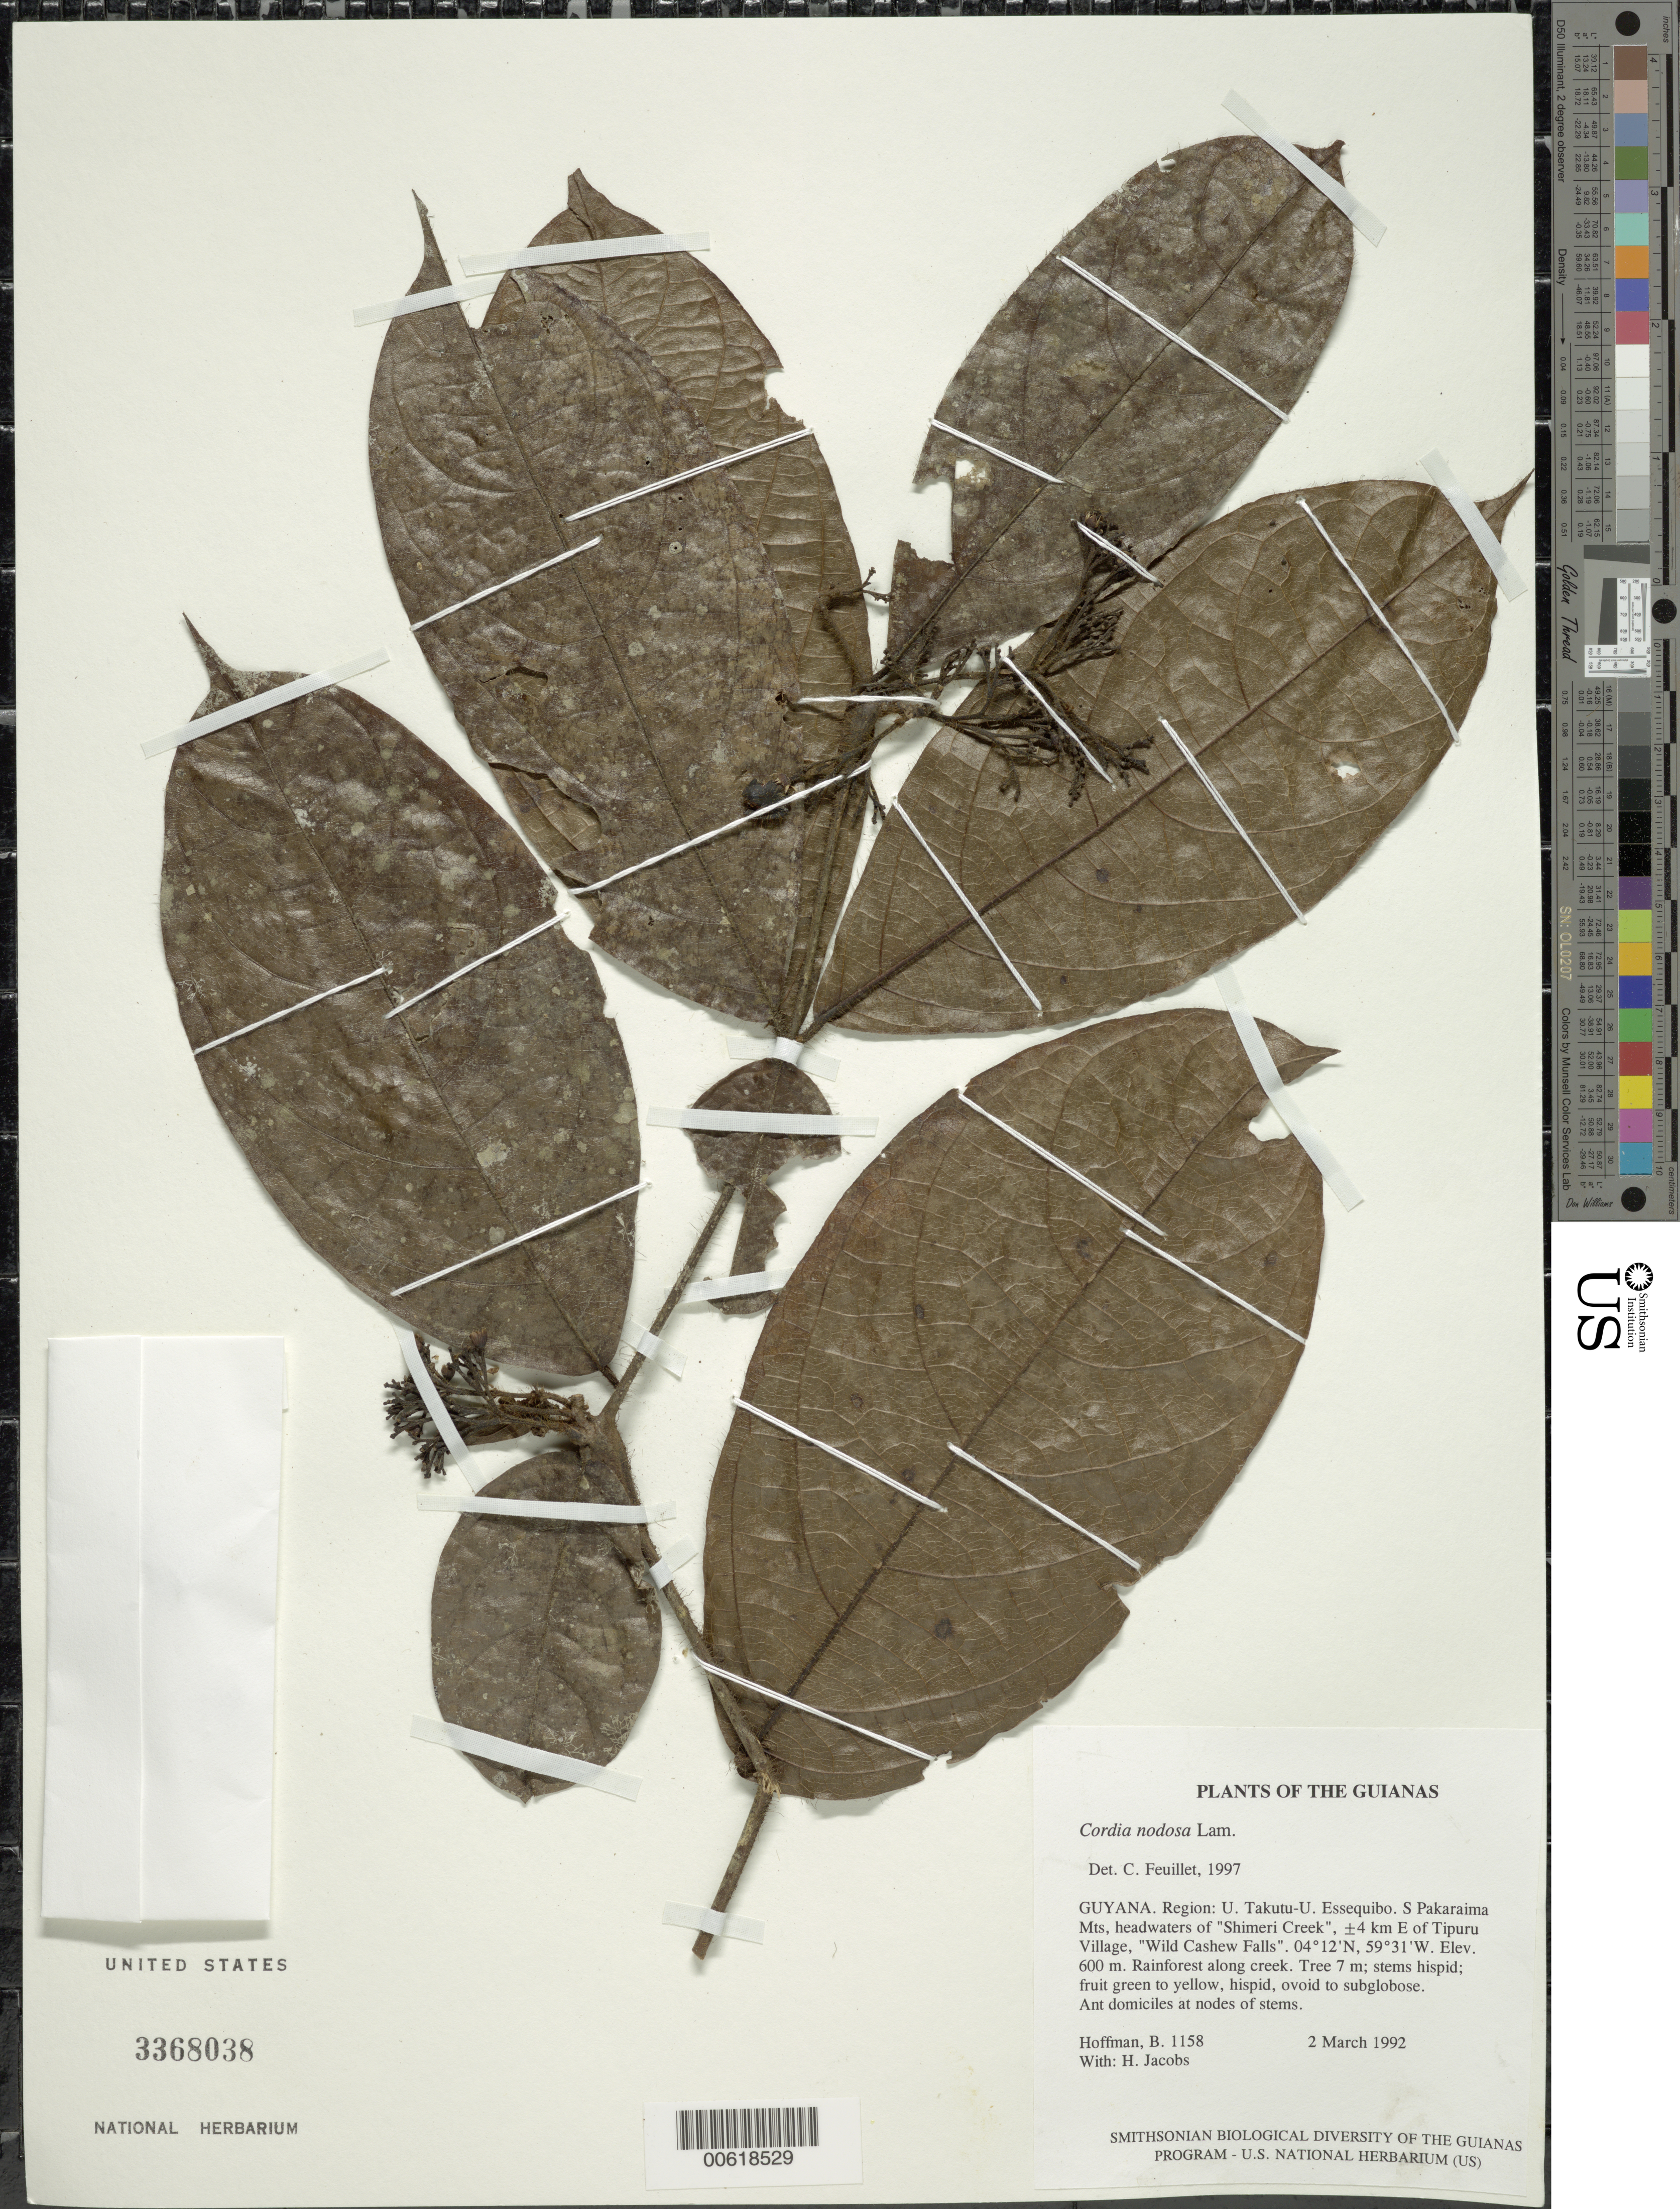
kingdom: Plantae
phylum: Tracheophyta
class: Magnoliopsida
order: Boraginales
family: Cordiaceae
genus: Cordia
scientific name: Cordia nodosa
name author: Lam.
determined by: Feuillet, C.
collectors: B. Hoffman & H. Jacobs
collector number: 1158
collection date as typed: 2 March 1992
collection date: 1992-03-02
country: Guyana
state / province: U. Takutu-U. Essequibo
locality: S Pakaraima Mts, headwaters of "Shimeri Creek", ±4 km E of Tipuru Village, "Wild Cashew Falls"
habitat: Rainforest along creek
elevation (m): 600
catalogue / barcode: US 3368038